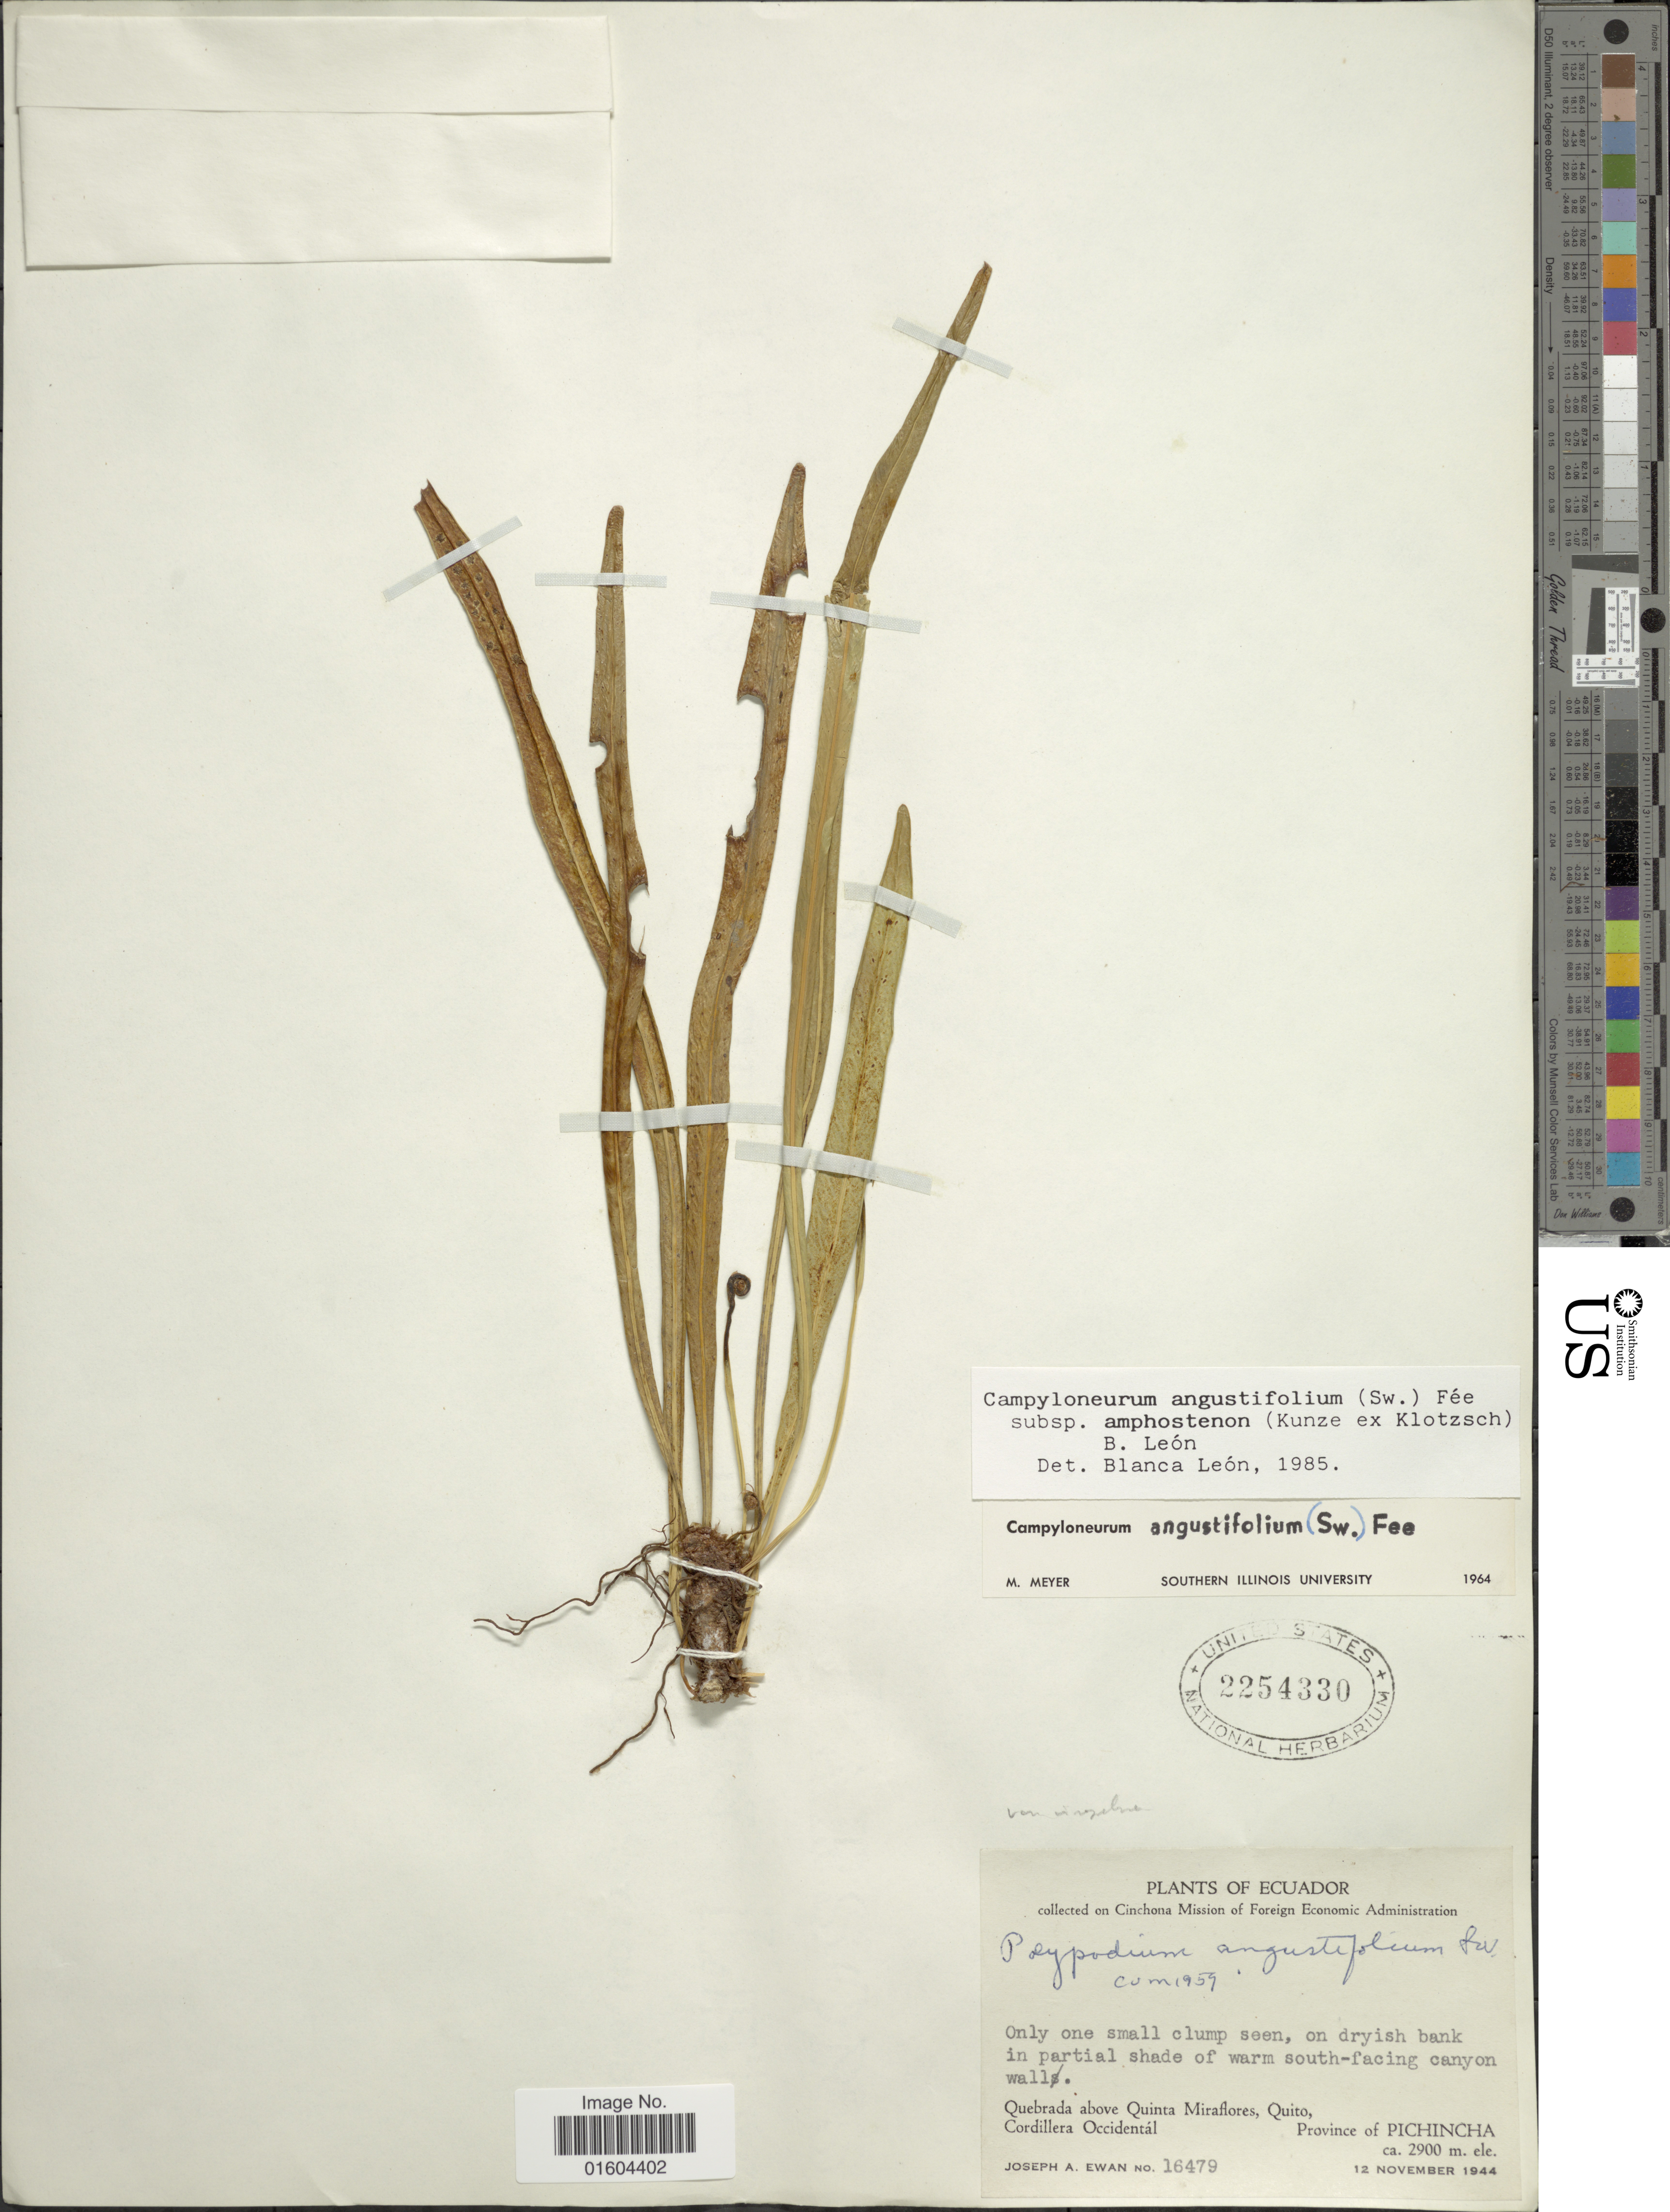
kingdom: Plantae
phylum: Tracheophyta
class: Polypodiopsida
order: Polypodiales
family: Polypodiaceae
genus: Campyloneurum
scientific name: Campyloneurum irregulare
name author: Lellinger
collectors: J. A. Ewan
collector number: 16479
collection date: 1944-11-12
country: Ecuador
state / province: Pichincha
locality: Ecuador, Quebrada above Quinta Miraflores, Quito, Cordillera Occidental, Province of Pichincha.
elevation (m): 2900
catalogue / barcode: US 2254330